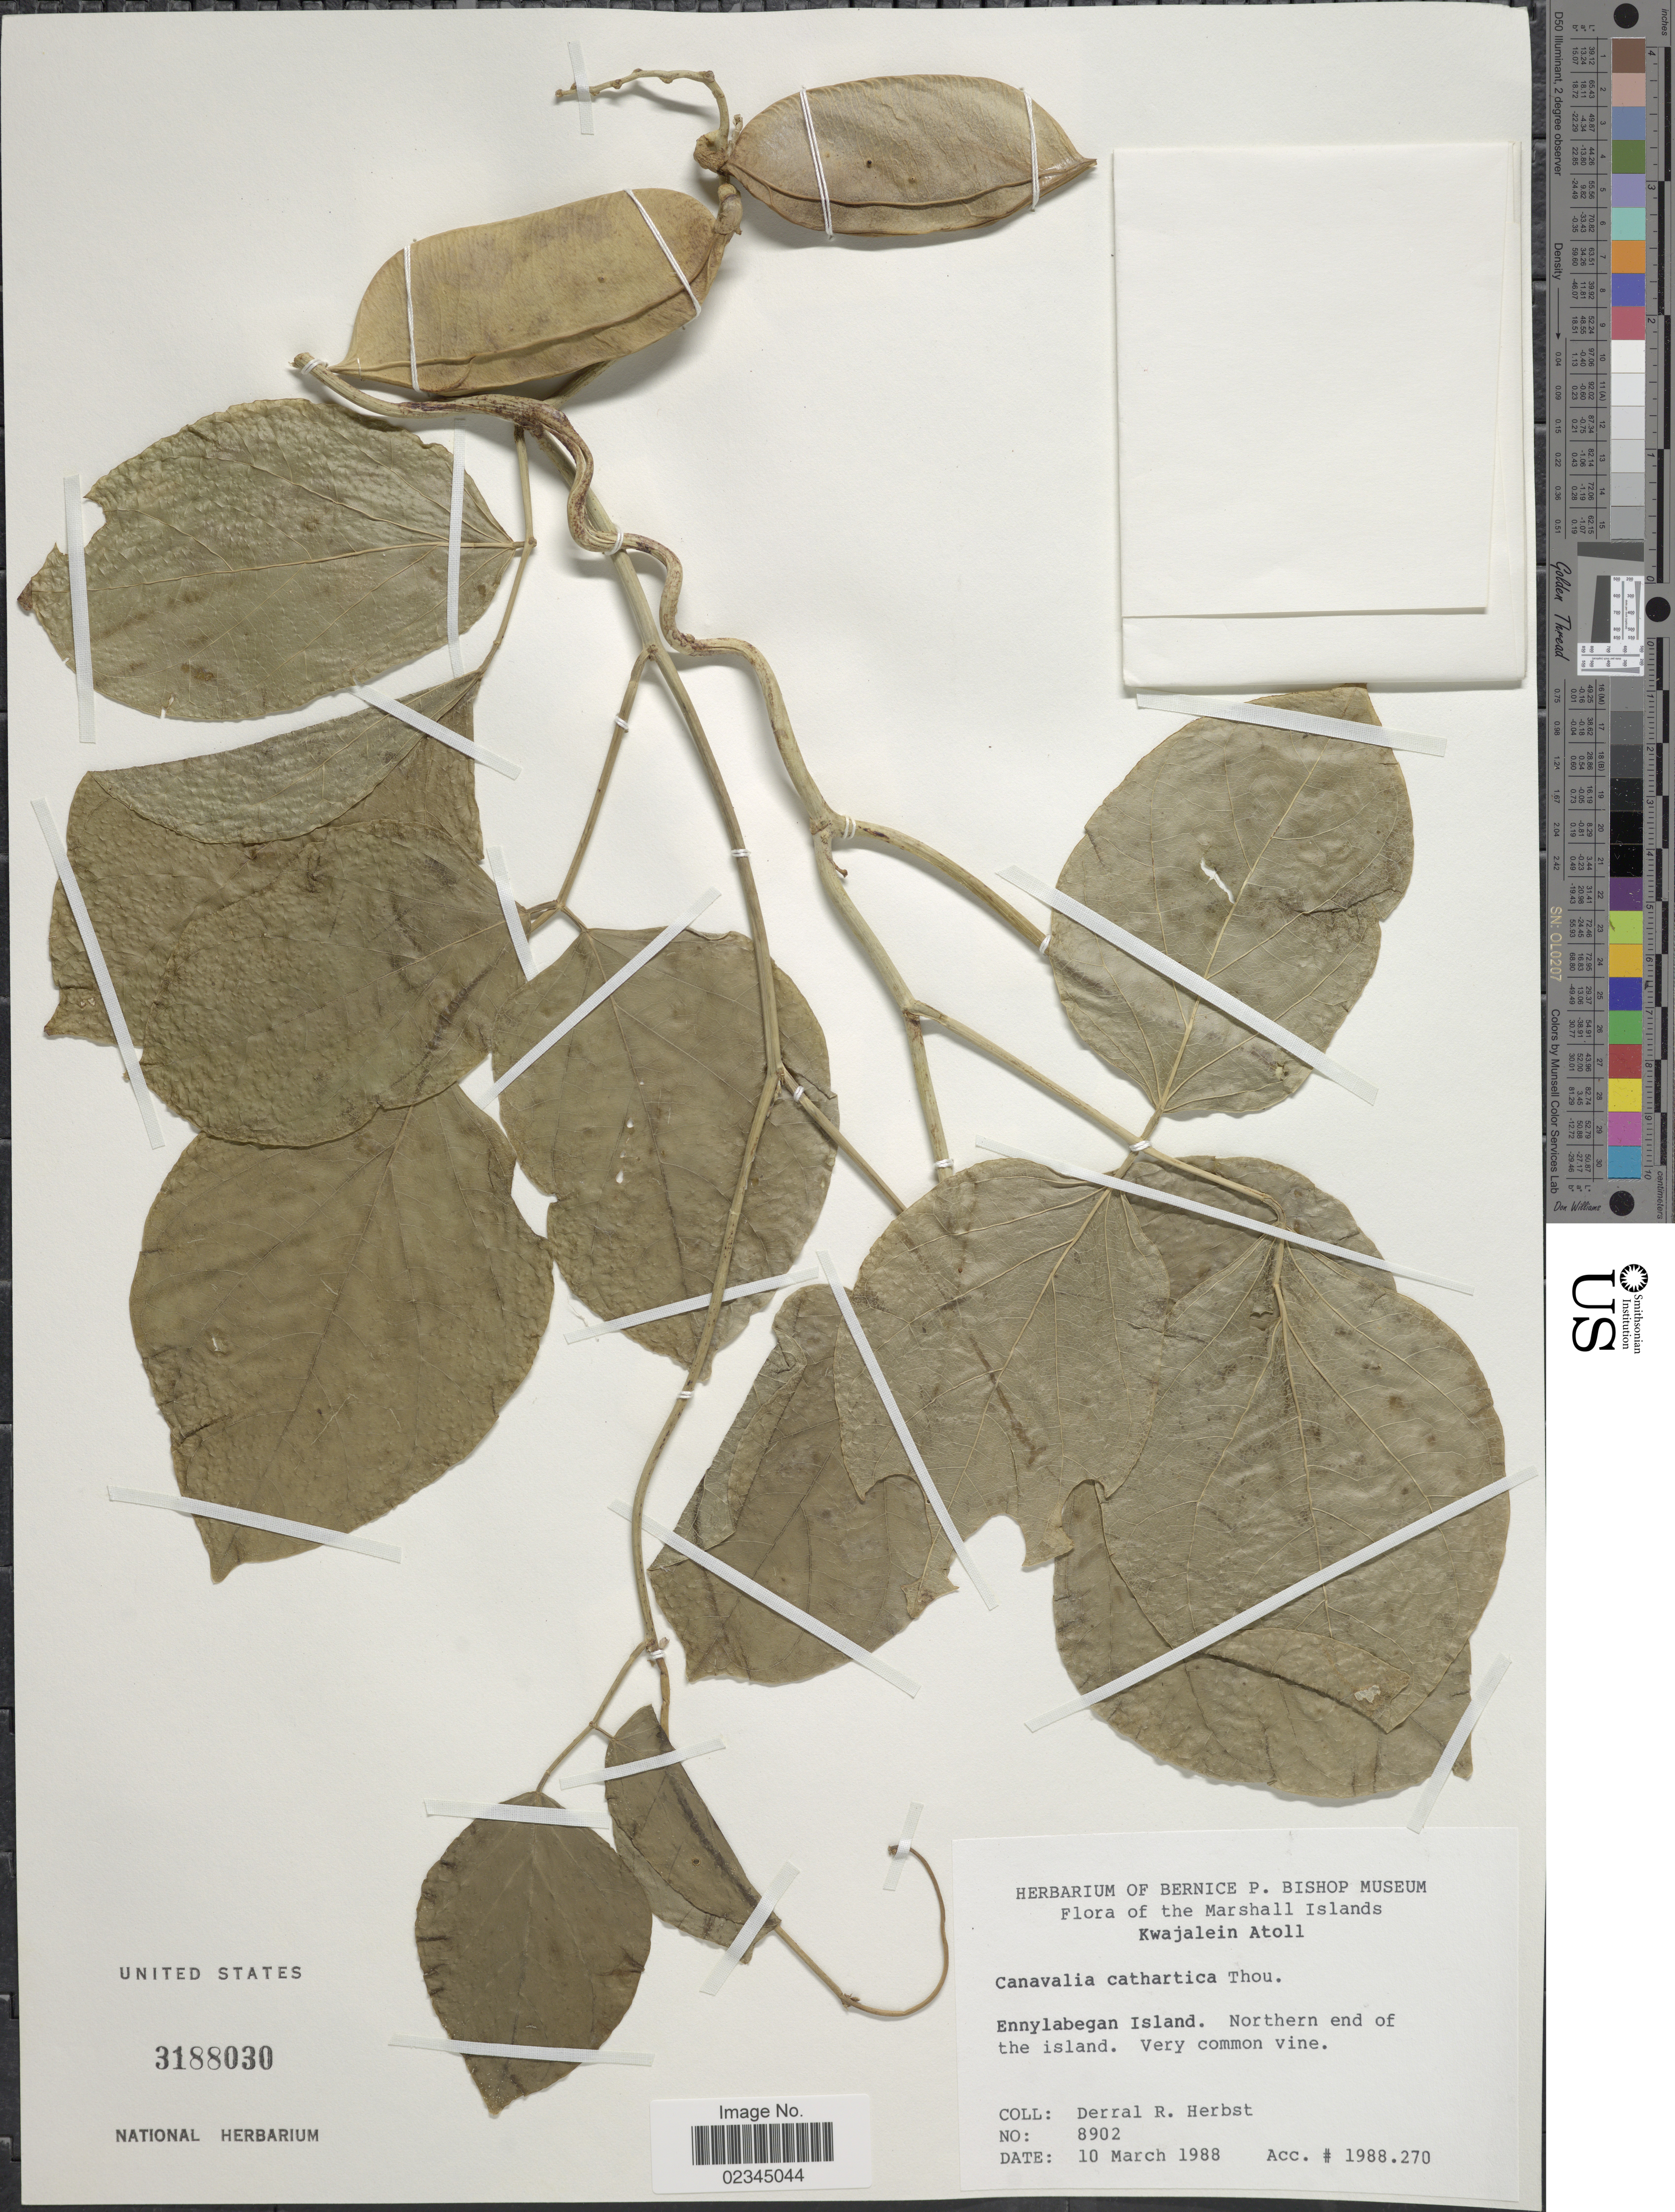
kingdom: Plantae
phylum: Tracheophyta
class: Magnoliopsida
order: Fabales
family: Fabaceae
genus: Canavalia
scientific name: Canavalia cathartica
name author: Thouars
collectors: D. R. Herbst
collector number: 8902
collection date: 1988-03-10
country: Marshall Islands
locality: Kwajalein Atoll, Ennylabegan Island, northern end of the island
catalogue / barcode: US 3188030